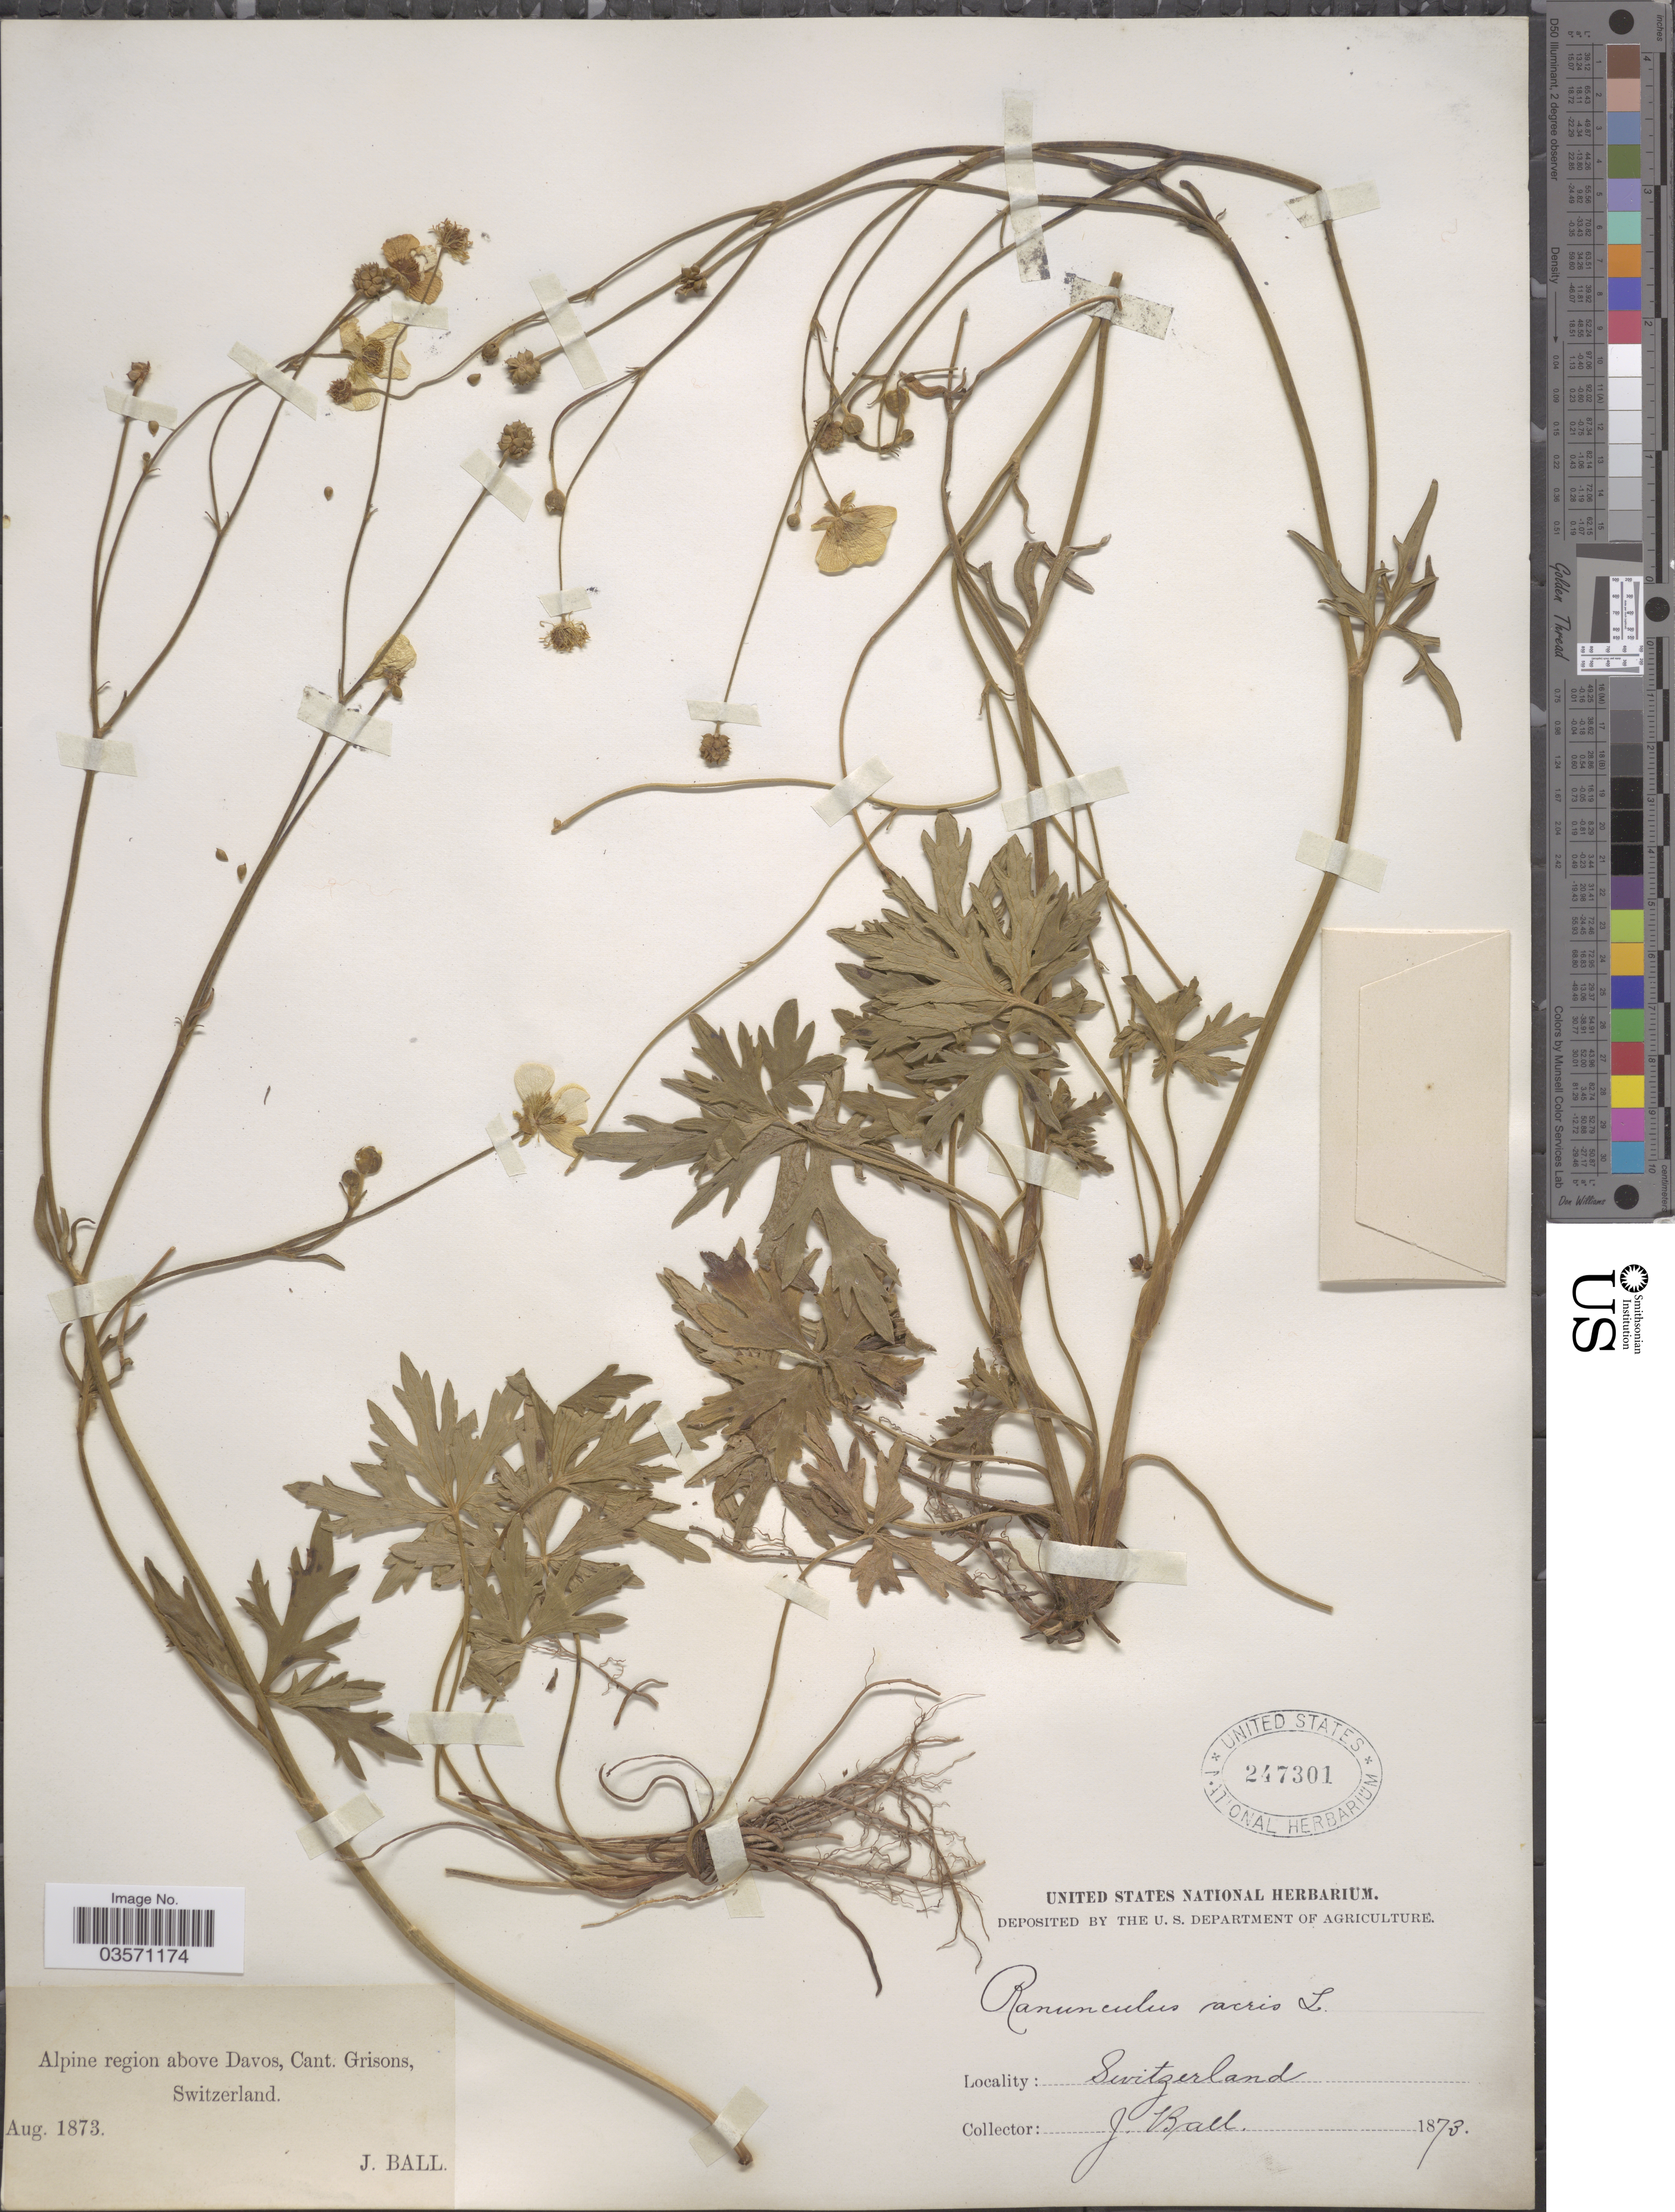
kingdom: Plantae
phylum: Tracheophyta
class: Magnoliopsida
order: Ranunculales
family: Ranunculaceae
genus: Ranunculus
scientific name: Ranunculus acris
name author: L.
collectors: J. Ball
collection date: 1873-08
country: Switzerland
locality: Alpine region above Davos, Cant. Grisons.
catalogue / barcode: US 247301